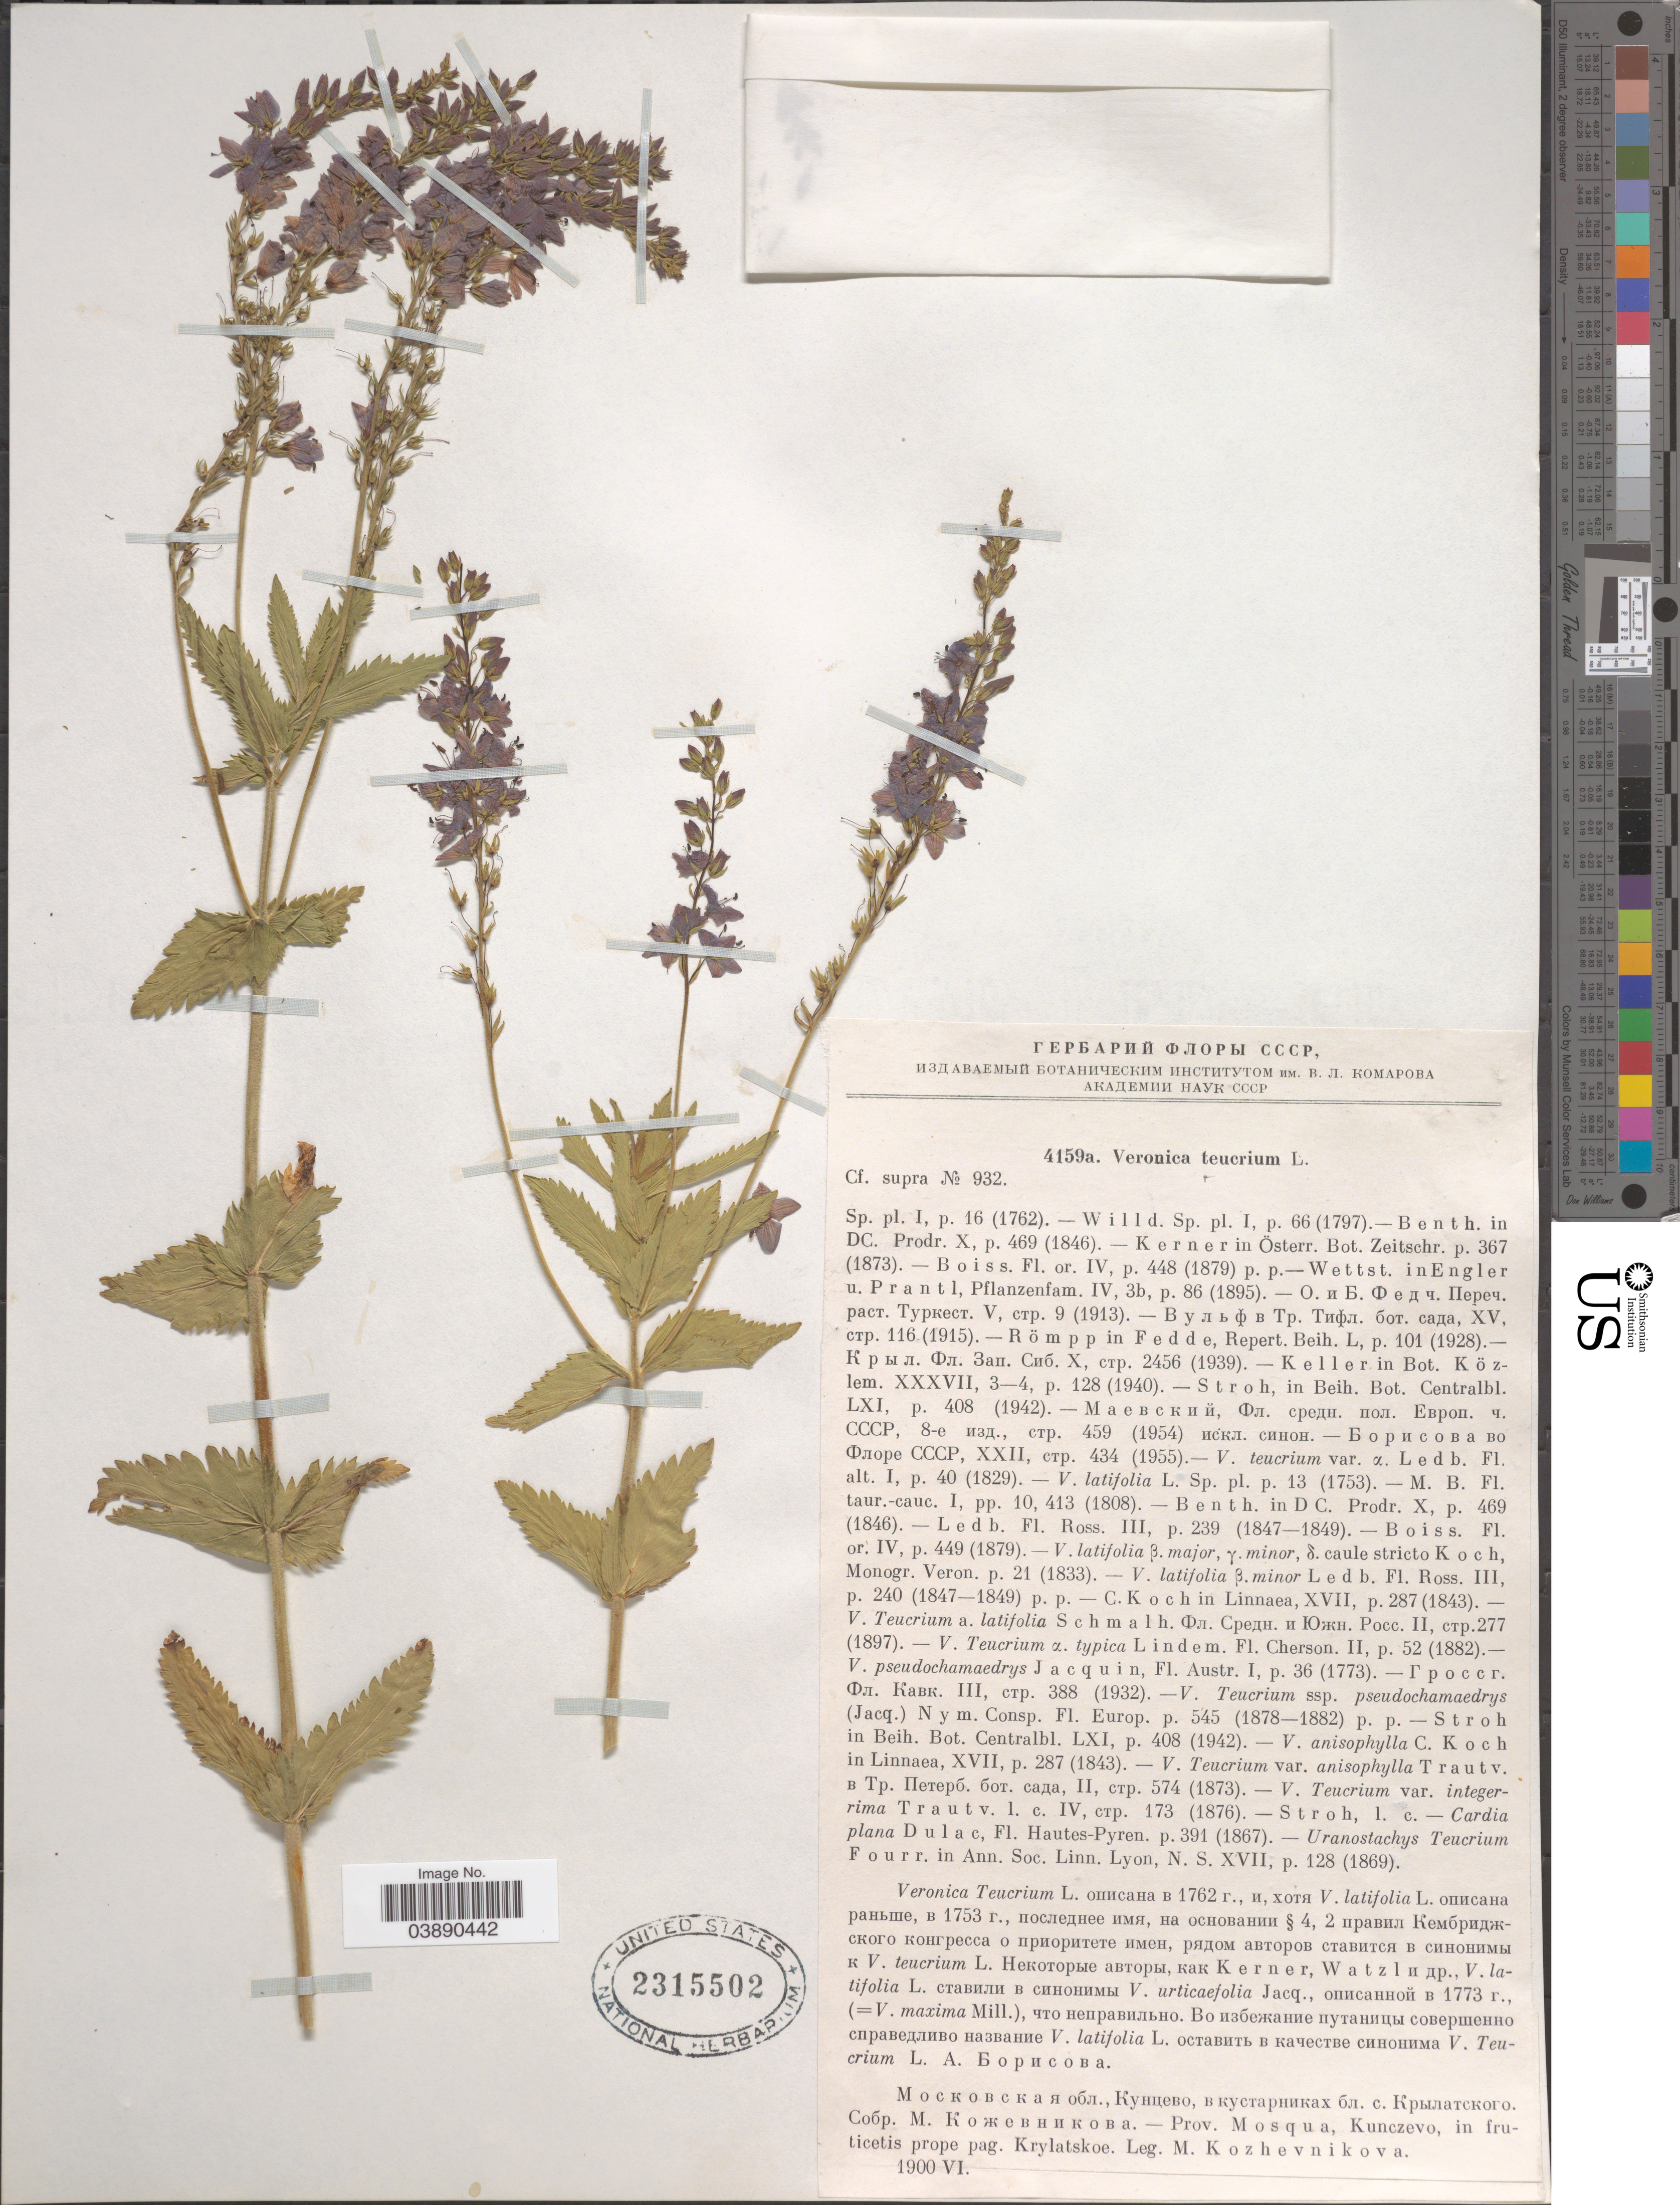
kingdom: Plantae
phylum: Tracheophyta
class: Magnoliopsida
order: Lamiales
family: Plantaginaceae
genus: Veronica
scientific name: Veronica teucrium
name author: L.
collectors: M. Kozhevnikova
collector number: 4159a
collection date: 1900-06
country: Russian Federation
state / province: Moscow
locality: Prov. Mosqua, Kunczevo, in fruticetis prope pag. Krylatskoe.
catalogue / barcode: US 2315502